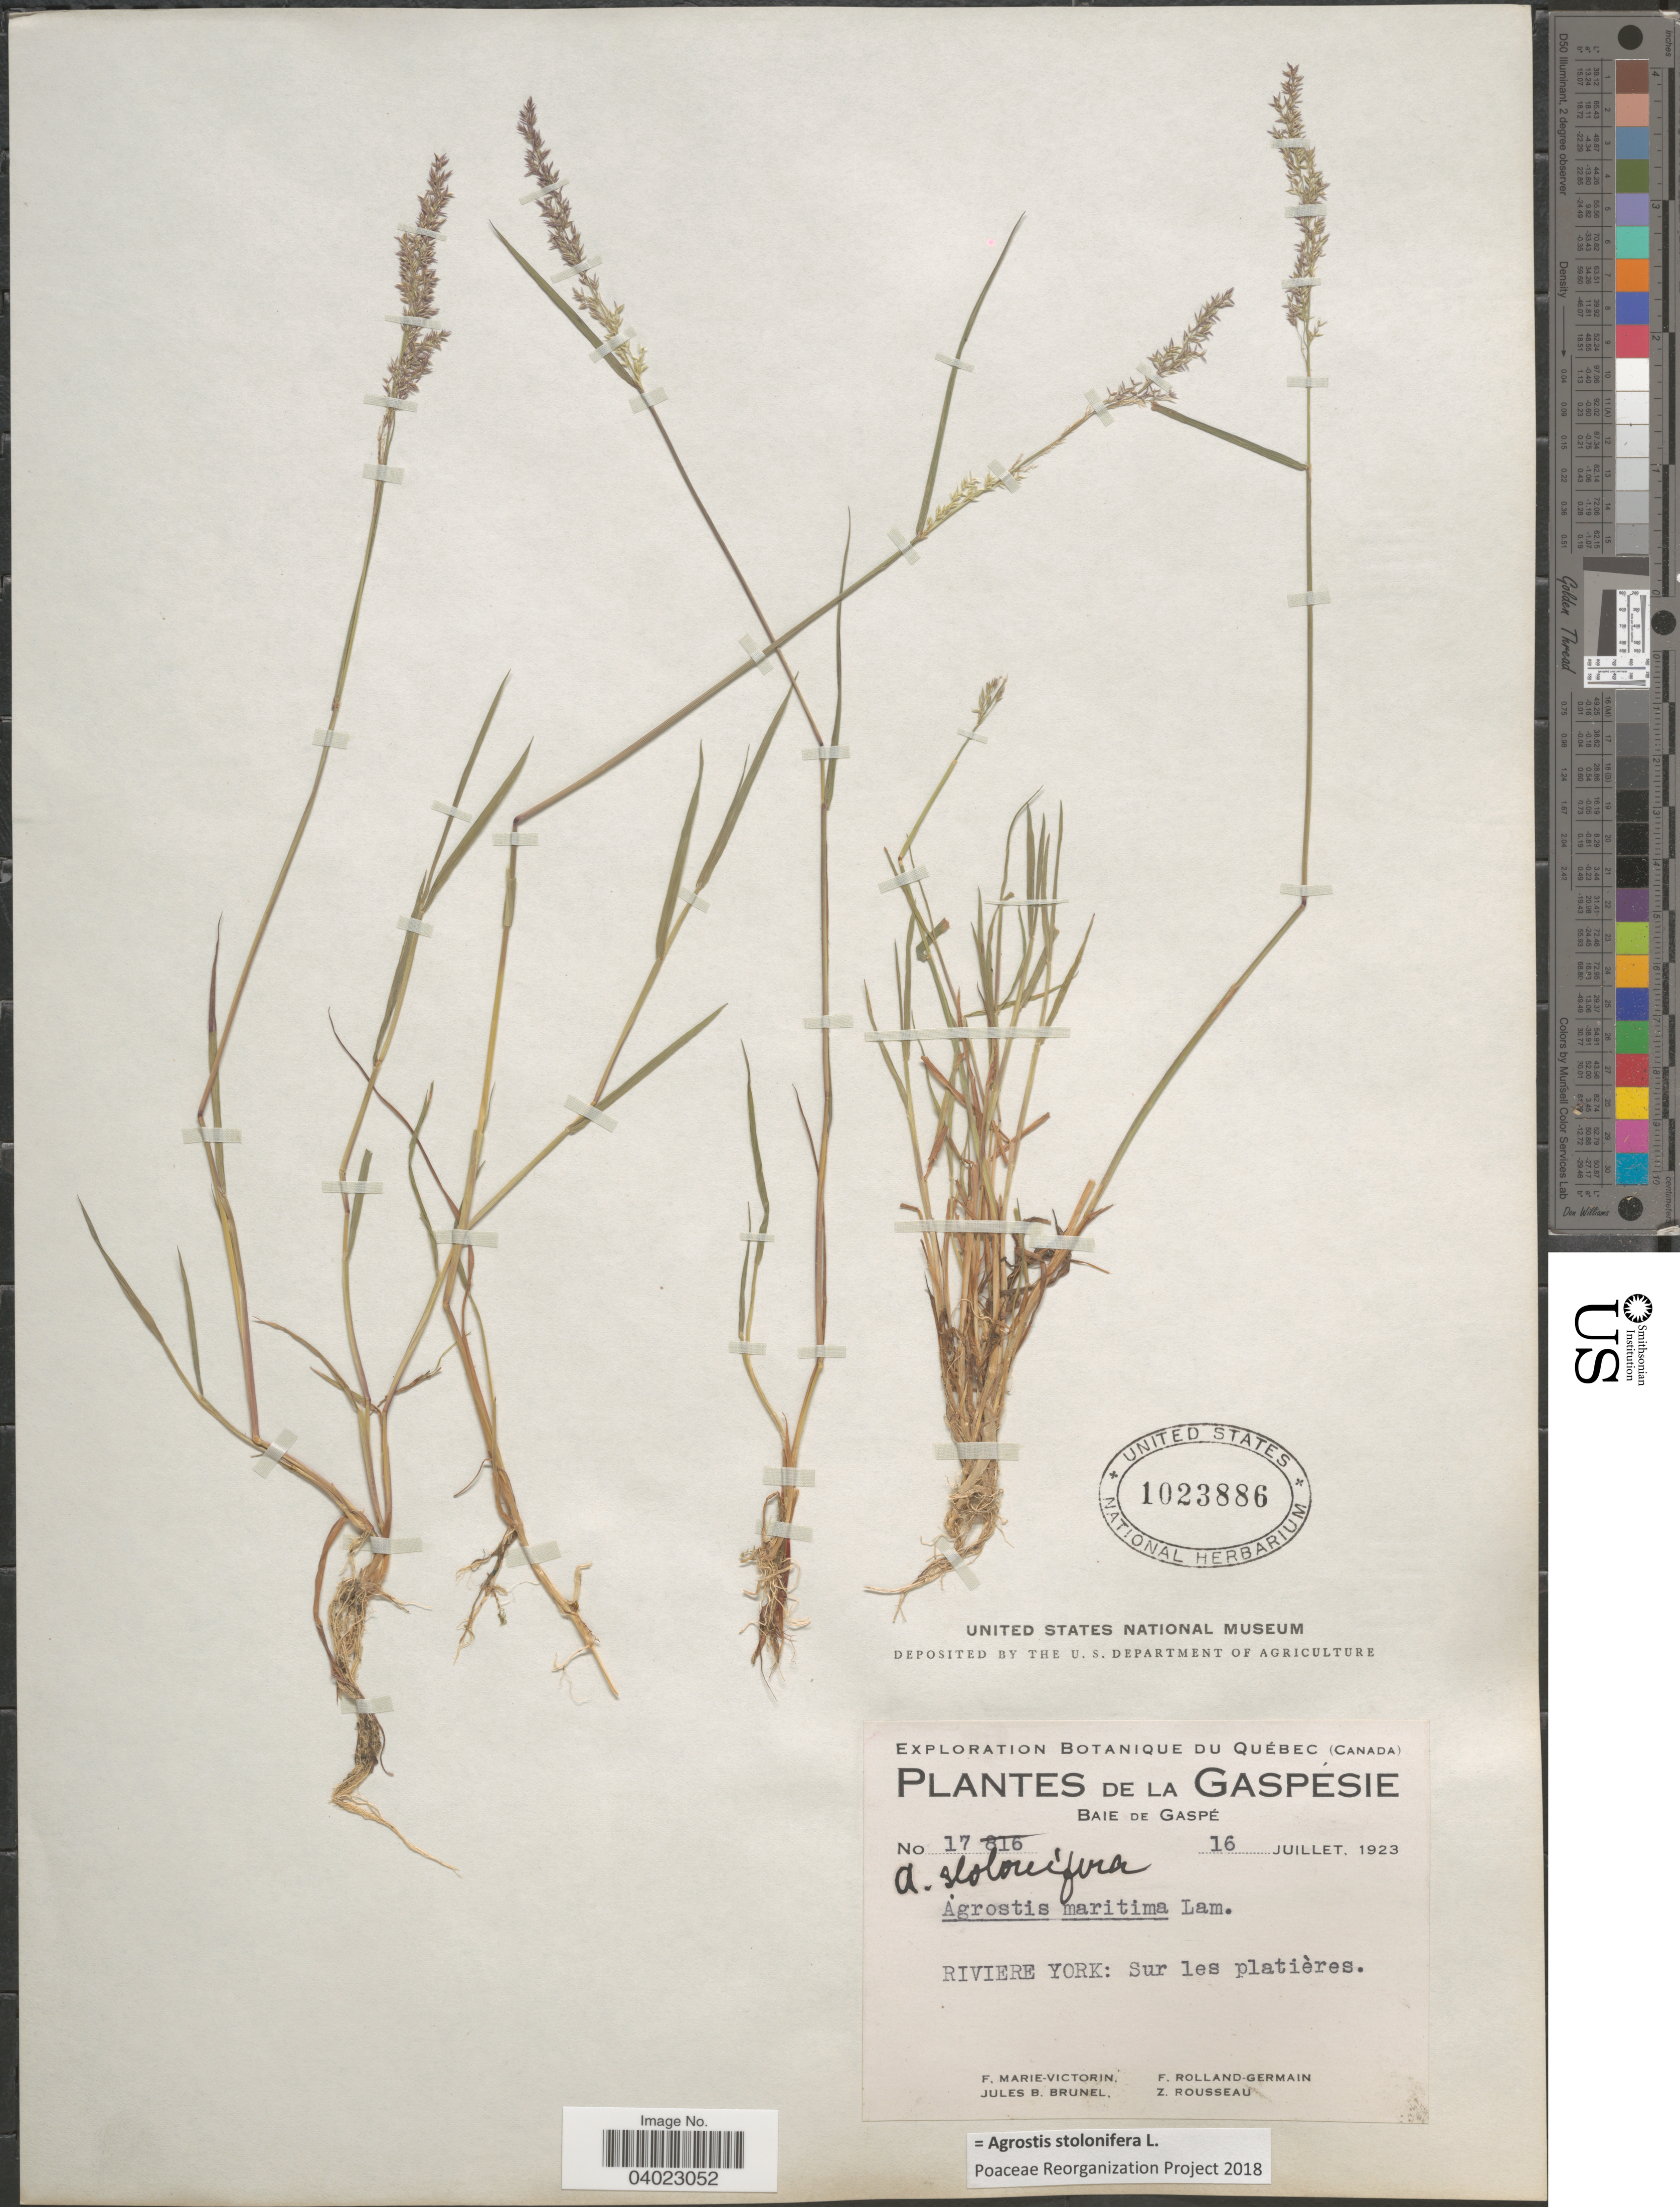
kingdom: Plantae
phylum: Tracheophyta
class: Liliopsida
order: Poales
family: Poaceae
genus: Agrostis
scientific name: Agrostis stolonifera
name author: L.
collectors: F. Marie-Victorin, Rolland-Germain, J. Brunel & Z. Rousseau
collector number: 17816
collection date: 1923-07-16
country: Canada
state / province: Quebec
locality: La Gapésie. Baie de Gaspé. Riviere York: Sur les platières.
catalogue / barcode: US 1023886